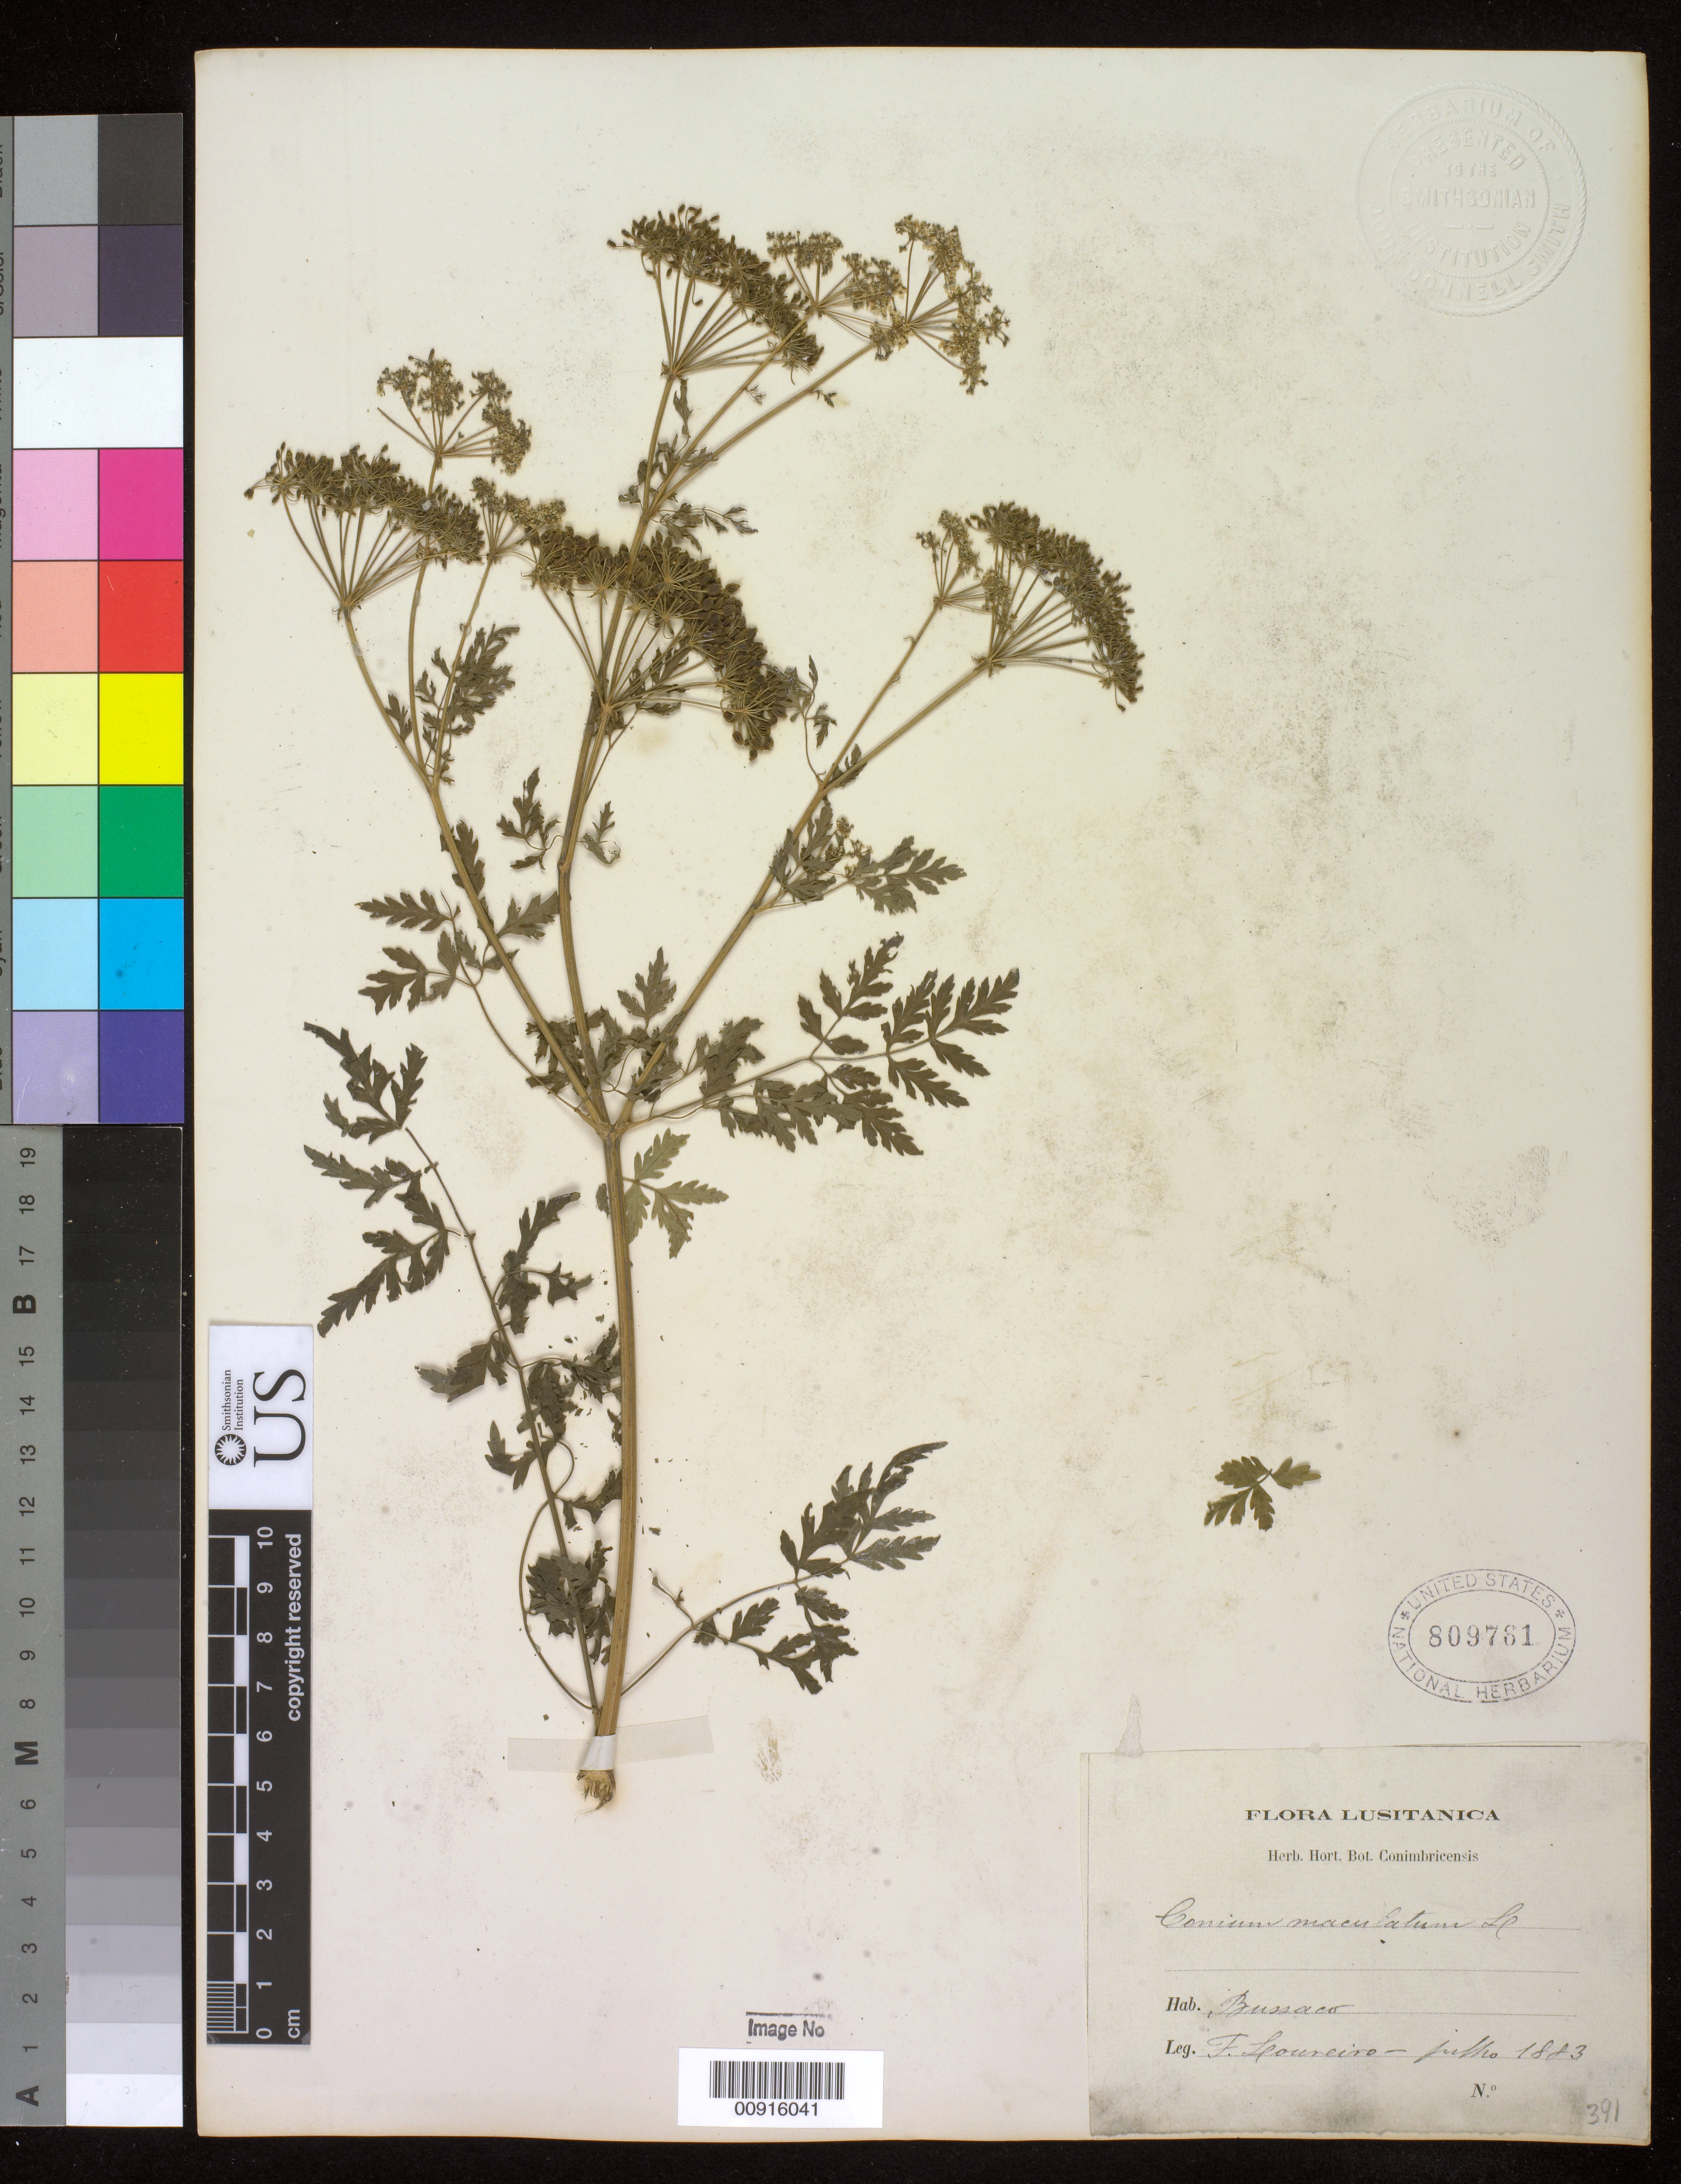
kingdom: Plantae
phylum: Tracheophyta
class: Magnoliopsida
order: Apiales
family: Apiaceae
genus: Conium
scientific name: Conium maculatum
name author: L.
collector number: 291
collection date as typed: Jul 1883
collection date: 1883-07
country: France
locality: Bussaco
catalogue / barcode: US 809781